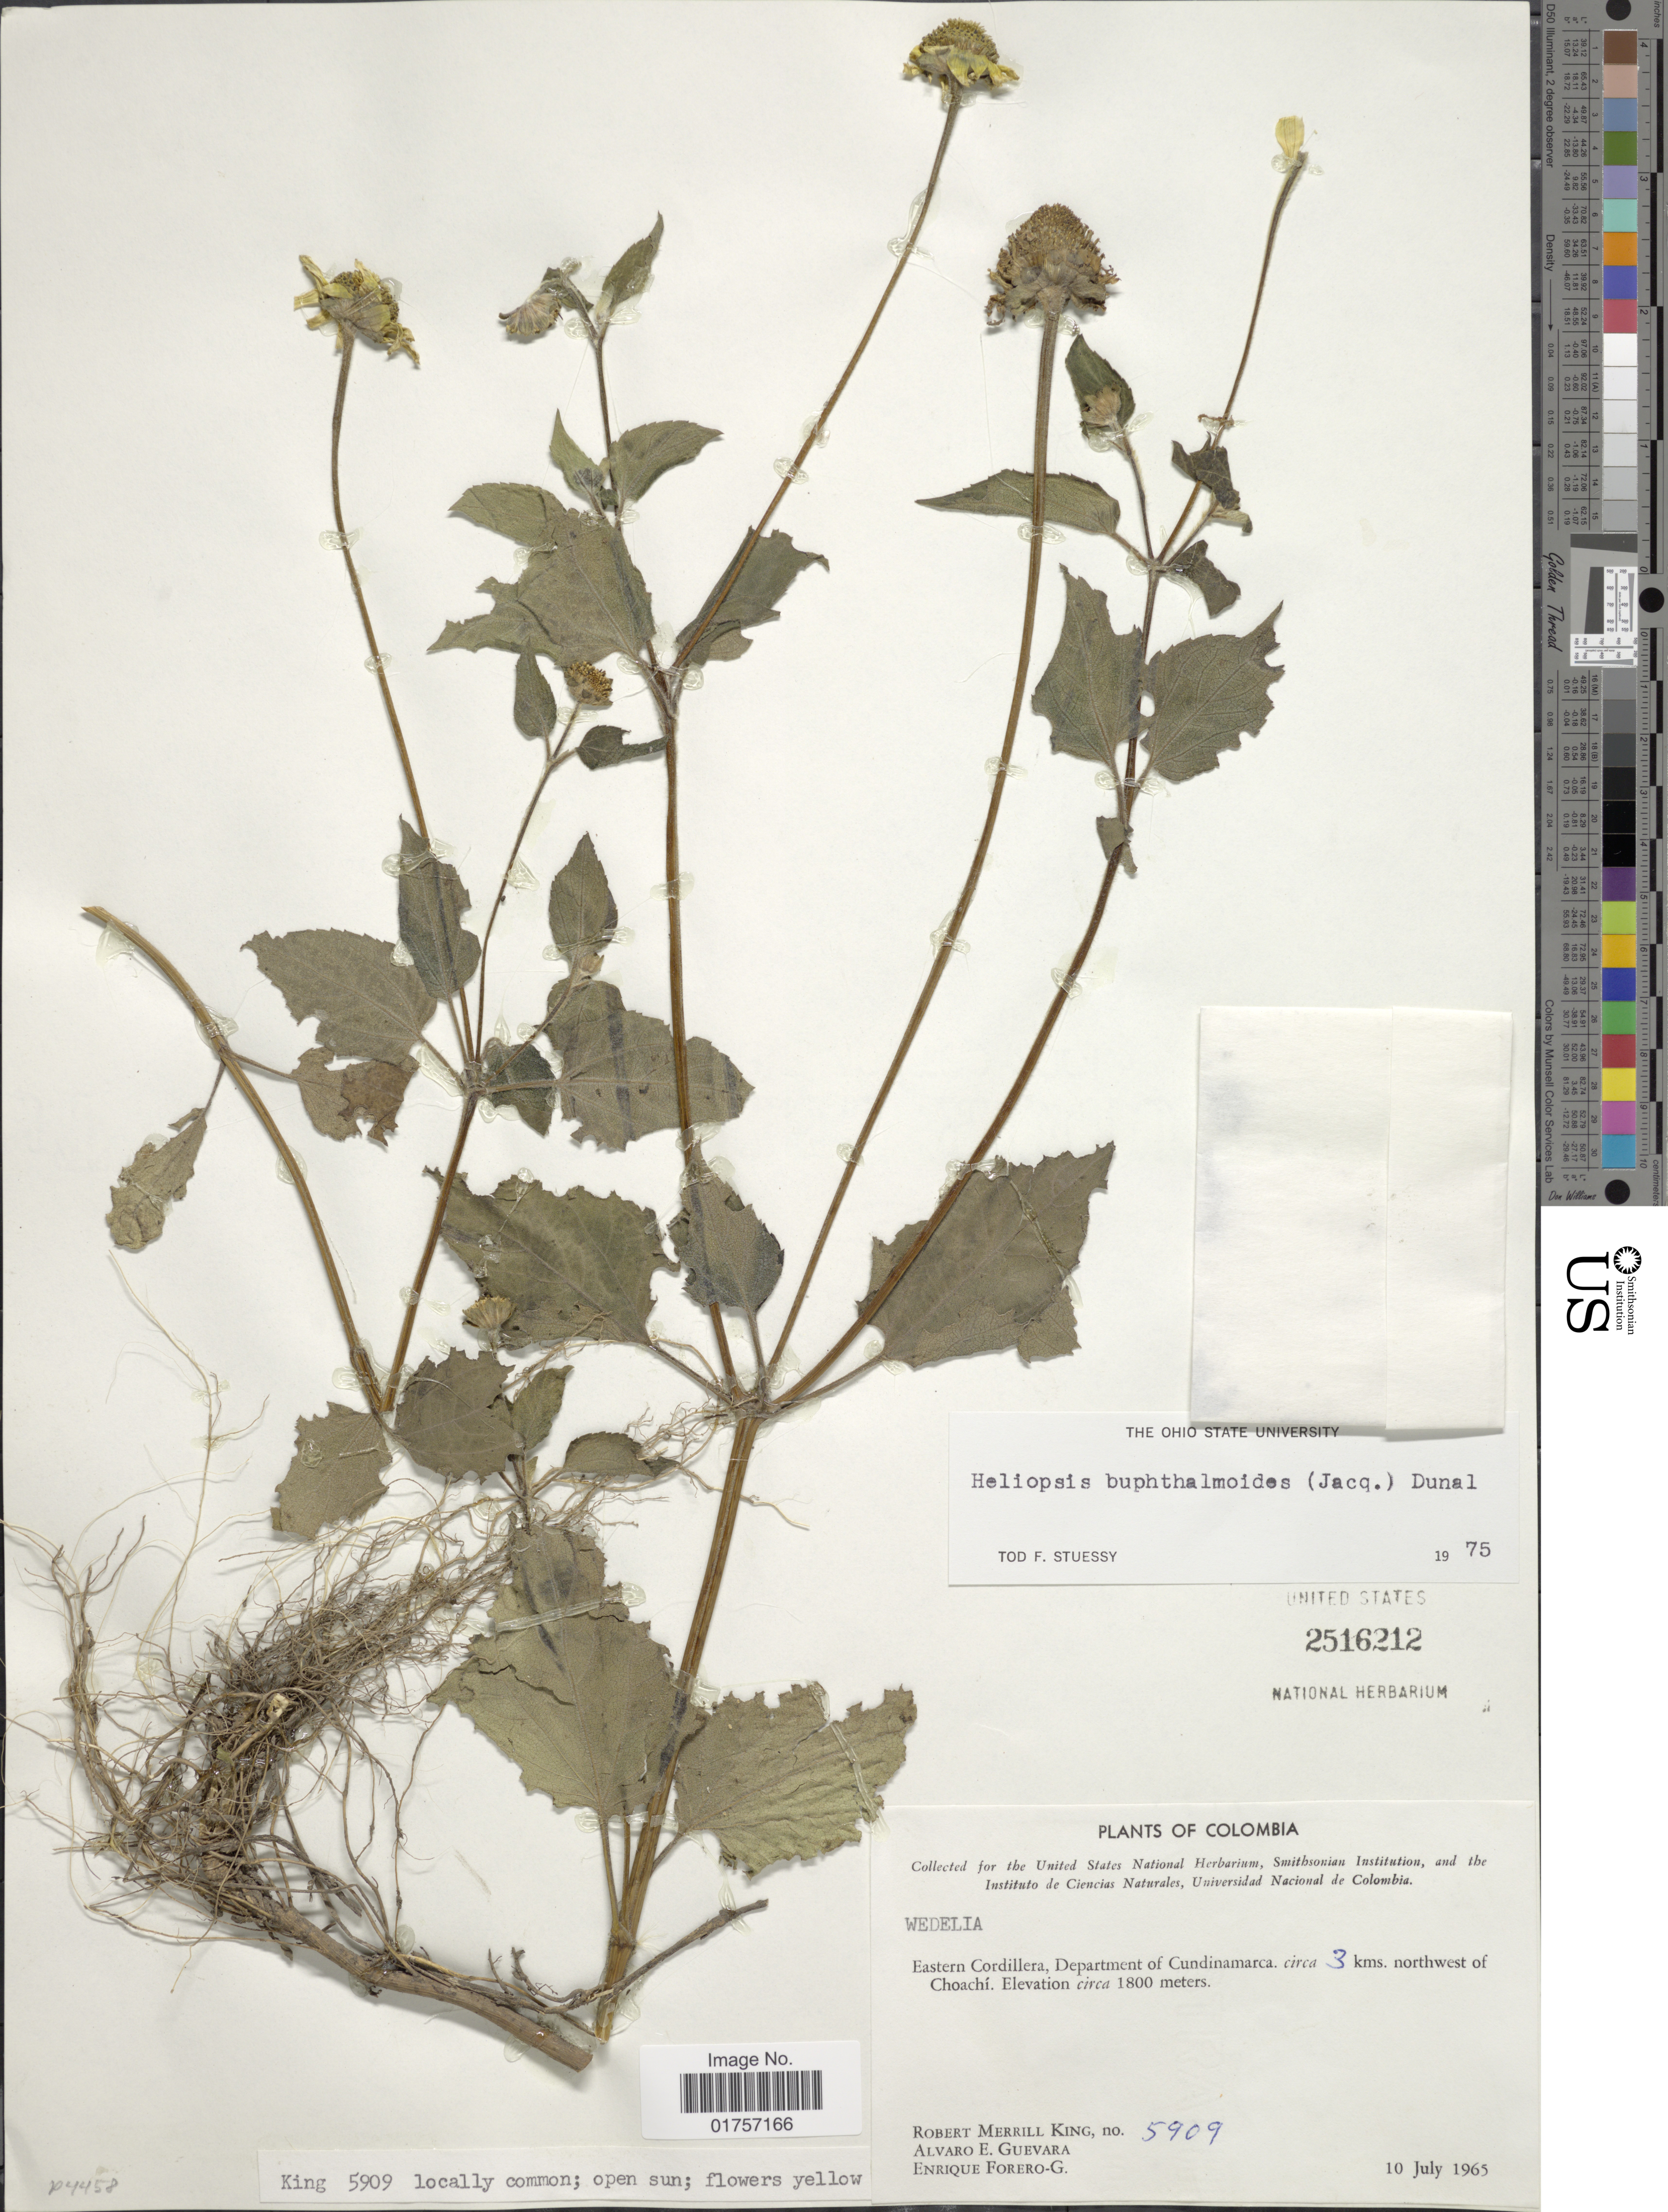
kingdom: Plantae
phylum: Tracheophyta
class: Magnoliopsida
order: Asterales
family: Asteraceae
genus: Heliopsis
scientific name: Heliopsis buphthalmoides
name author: (Jacq.) Dunal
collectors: R. M. King, A. E. Guevara & E. Forero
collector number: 5909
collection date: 1965-07-10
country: Colombia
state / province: Cundinamarca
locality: Eastern Cordillera. circa 3 kms. northwest of Choachí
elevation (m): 1800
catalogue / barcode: US 2516212